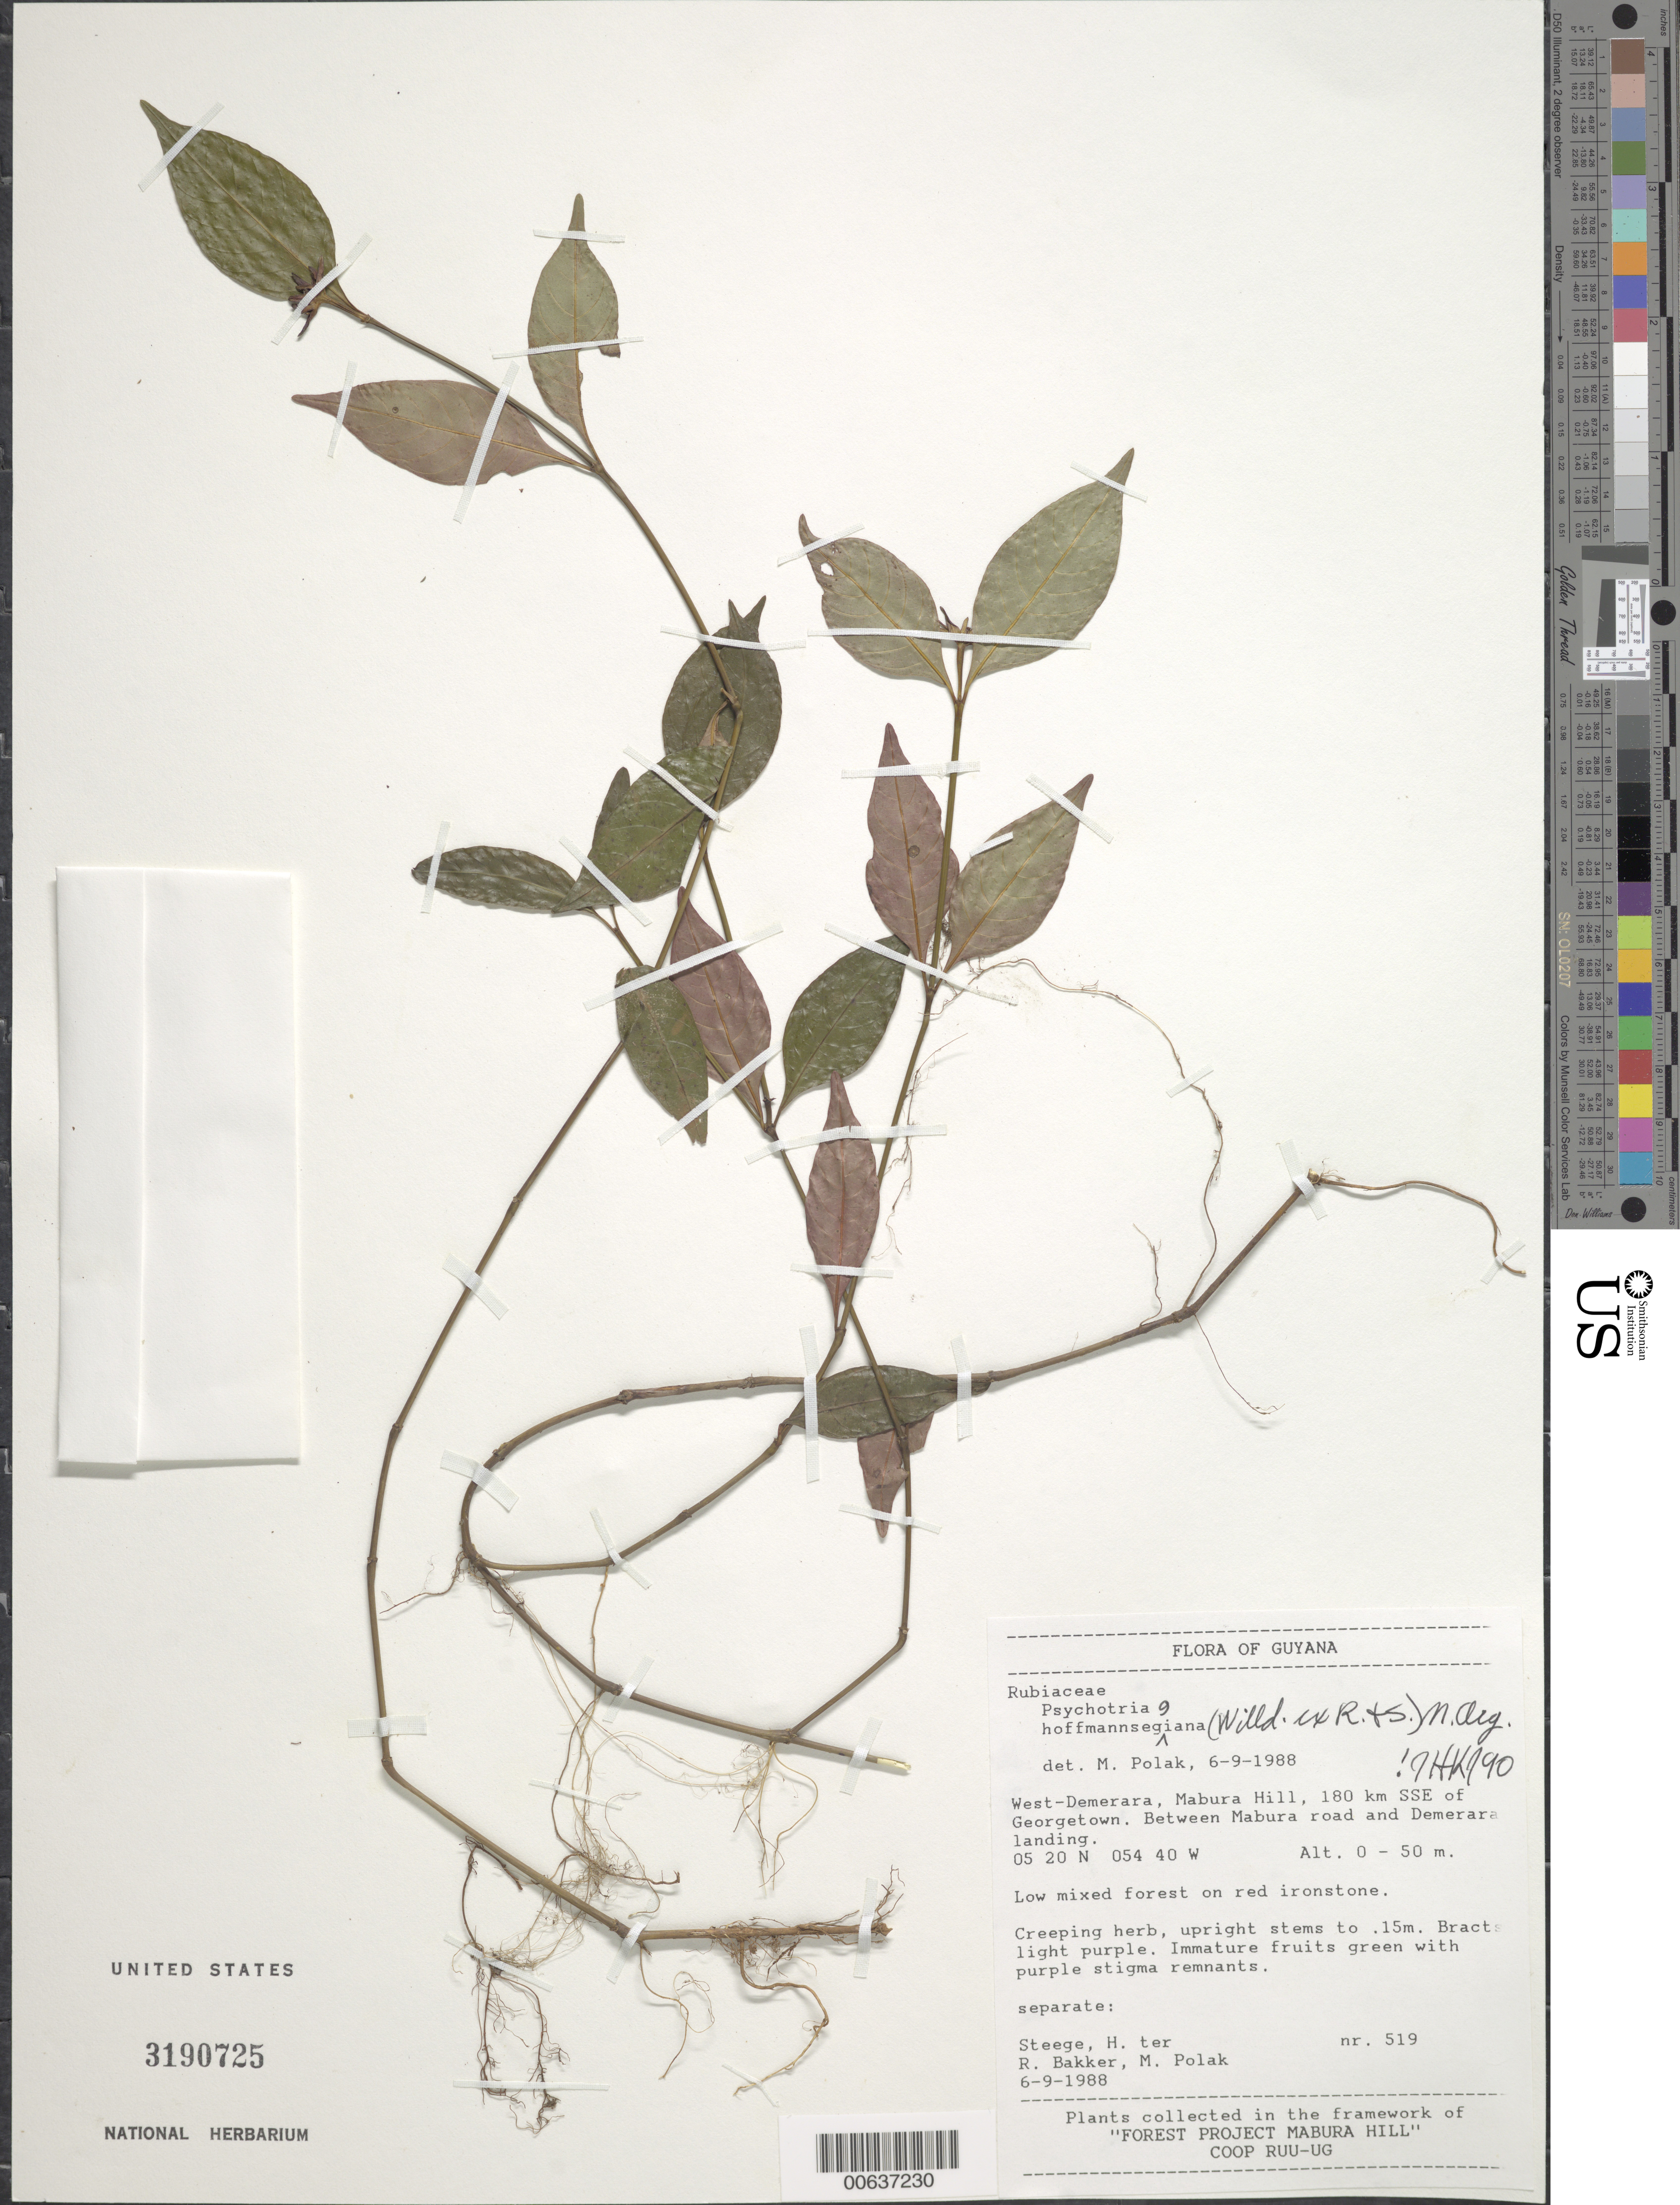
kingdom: Plantae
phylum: Tracheophyta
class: Magnoliopsida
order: Gentianales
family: Rubiaceae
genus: Palicourea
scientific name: Palicourea hoffmannseggiana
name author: (Roem. & Schult.) Borhidi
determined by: Kirkbride, J. H., Jr.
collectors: H. ter Steege, R. Bakker & K. Polák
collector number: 519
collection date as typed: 6-Sep-88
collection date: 1988-09-06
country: Guyana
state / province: U. Demerara-Berbice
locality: Mabura Hill, 180 km SSE of Georgetown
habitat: Low mixed forest on red ironstone.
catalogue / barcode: US 3190725